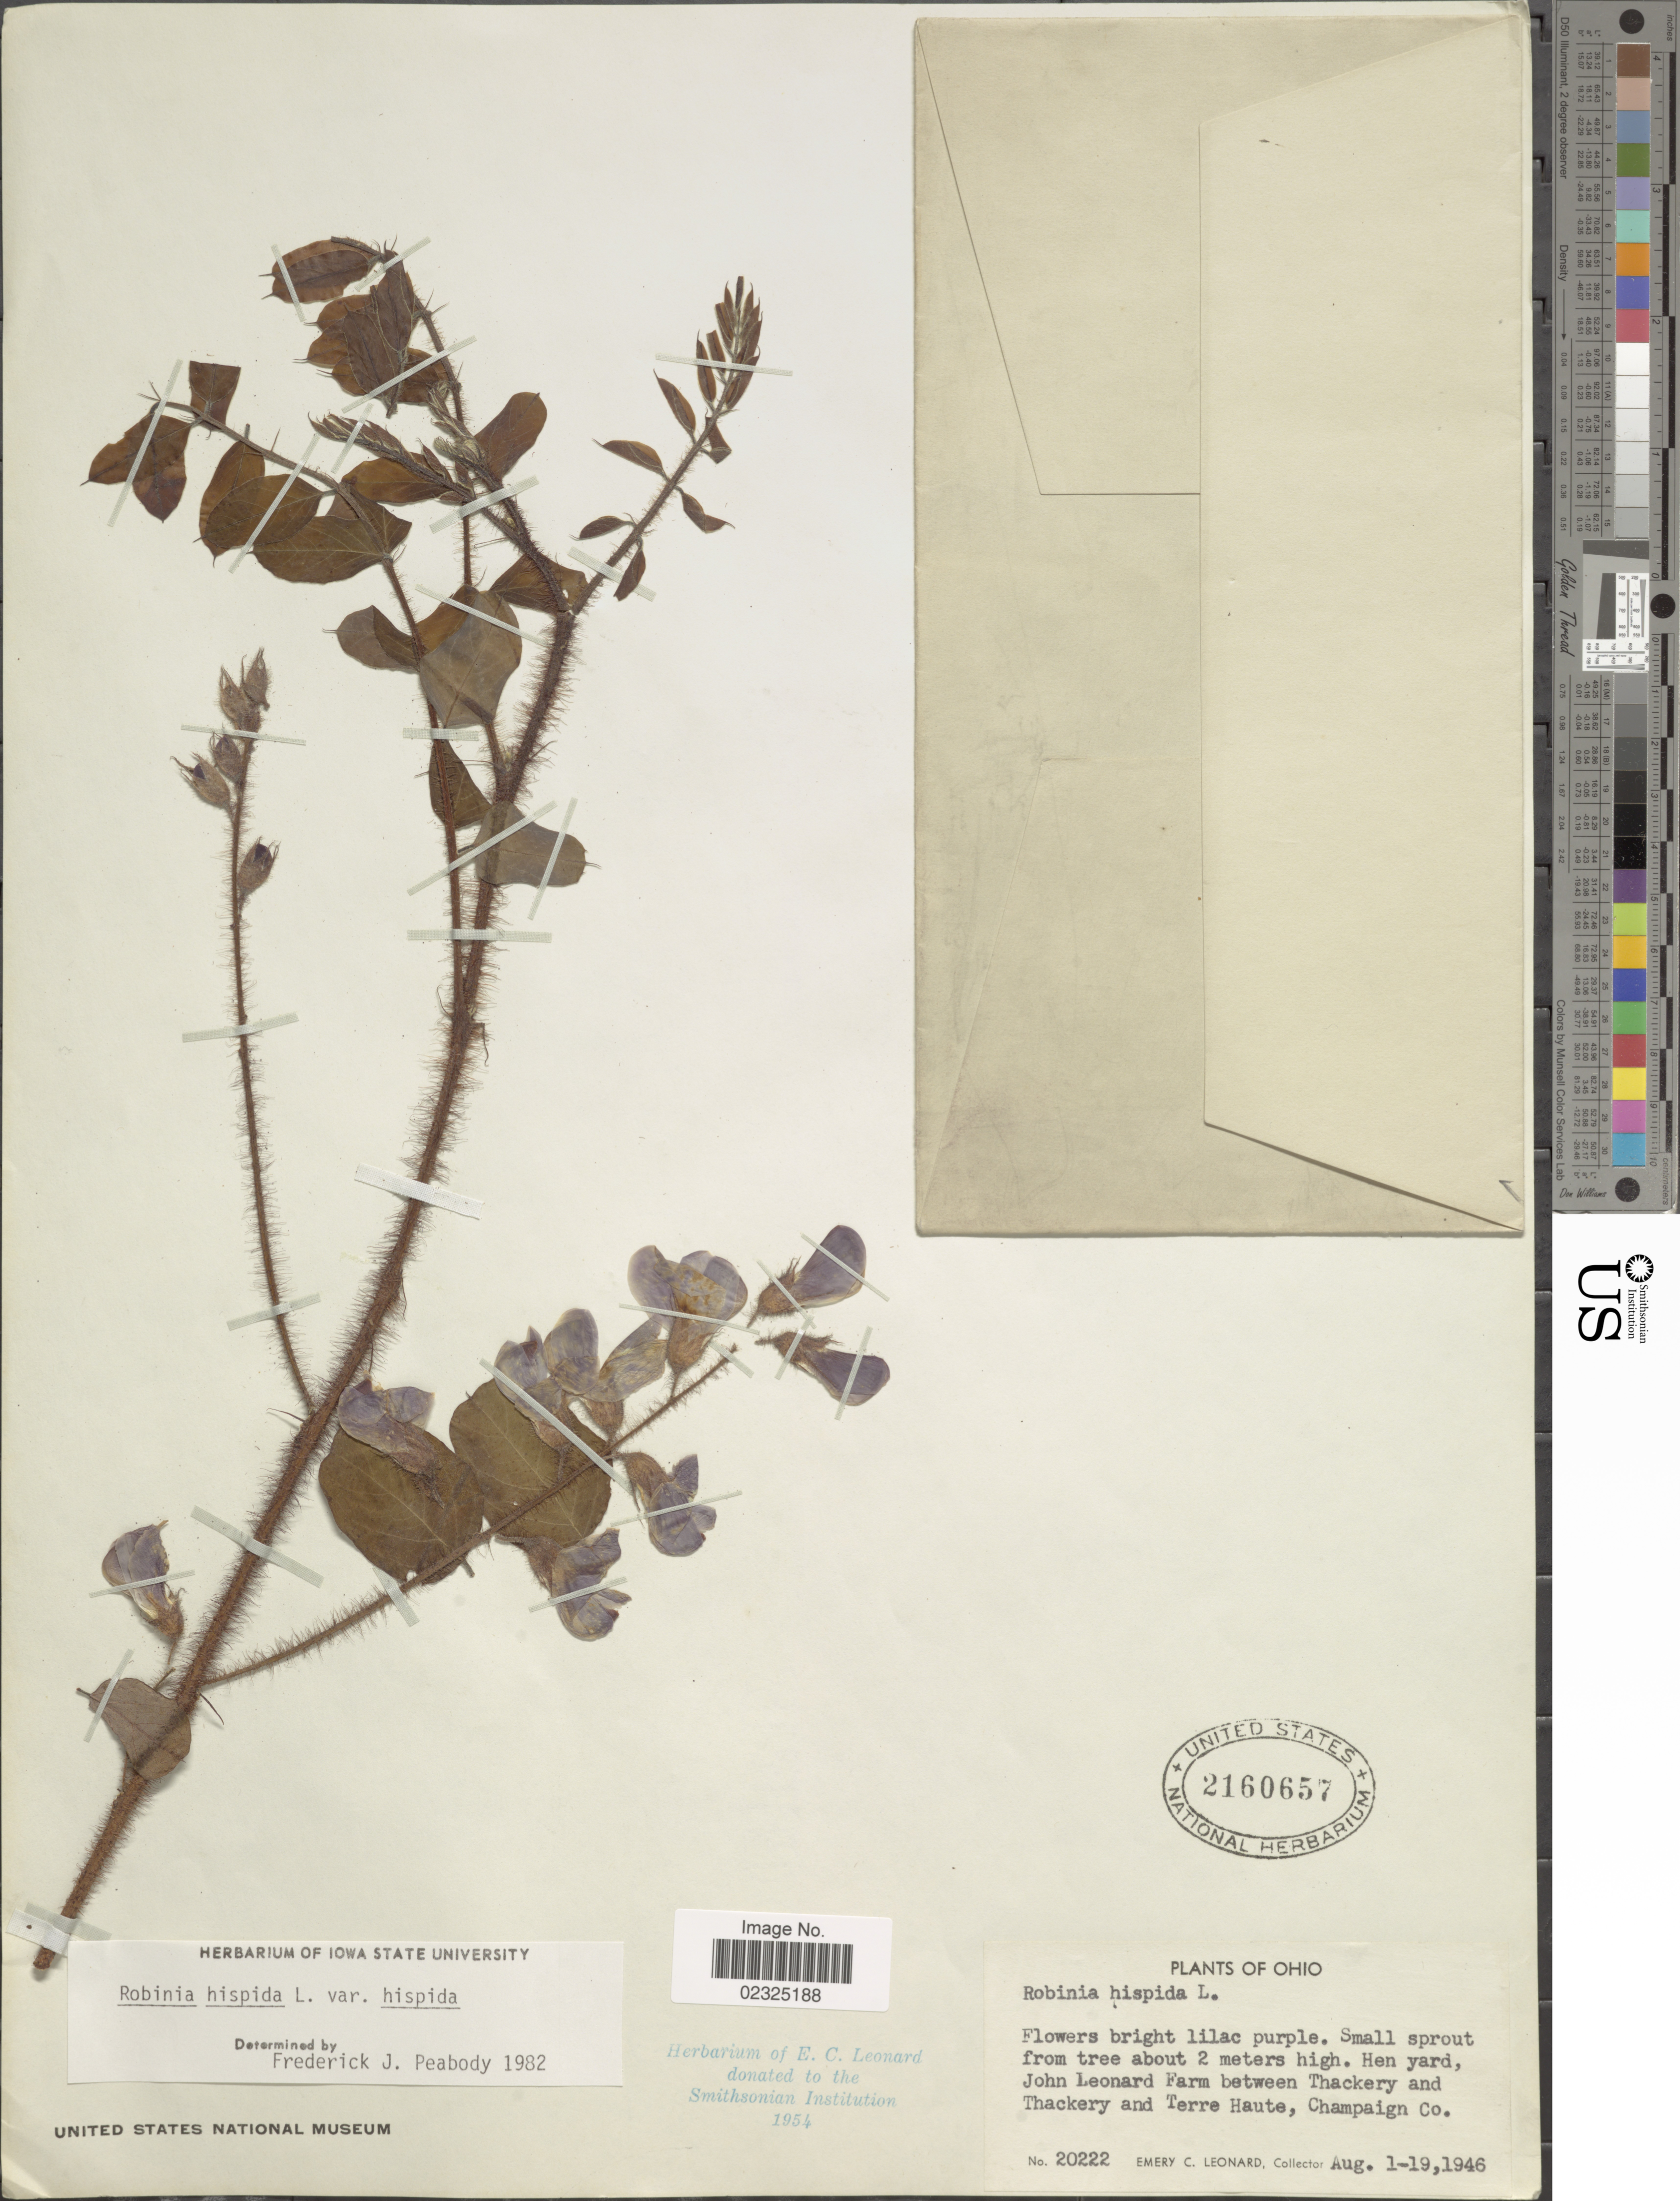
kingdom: Plantae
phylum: Tracheophyta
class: Magnoliopsida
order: Fabales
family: Fabaceae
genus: Robinia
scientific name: Robinia hispida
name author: L.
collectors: E. C. Leonard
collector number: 20222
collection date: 1946-08-01/1946-08-19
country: United States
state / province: Ohio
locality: Hen yard, John Leonard Farm between Thackery and Thackery and Terre Haute, Champaign Co.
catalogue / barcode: US 2160657